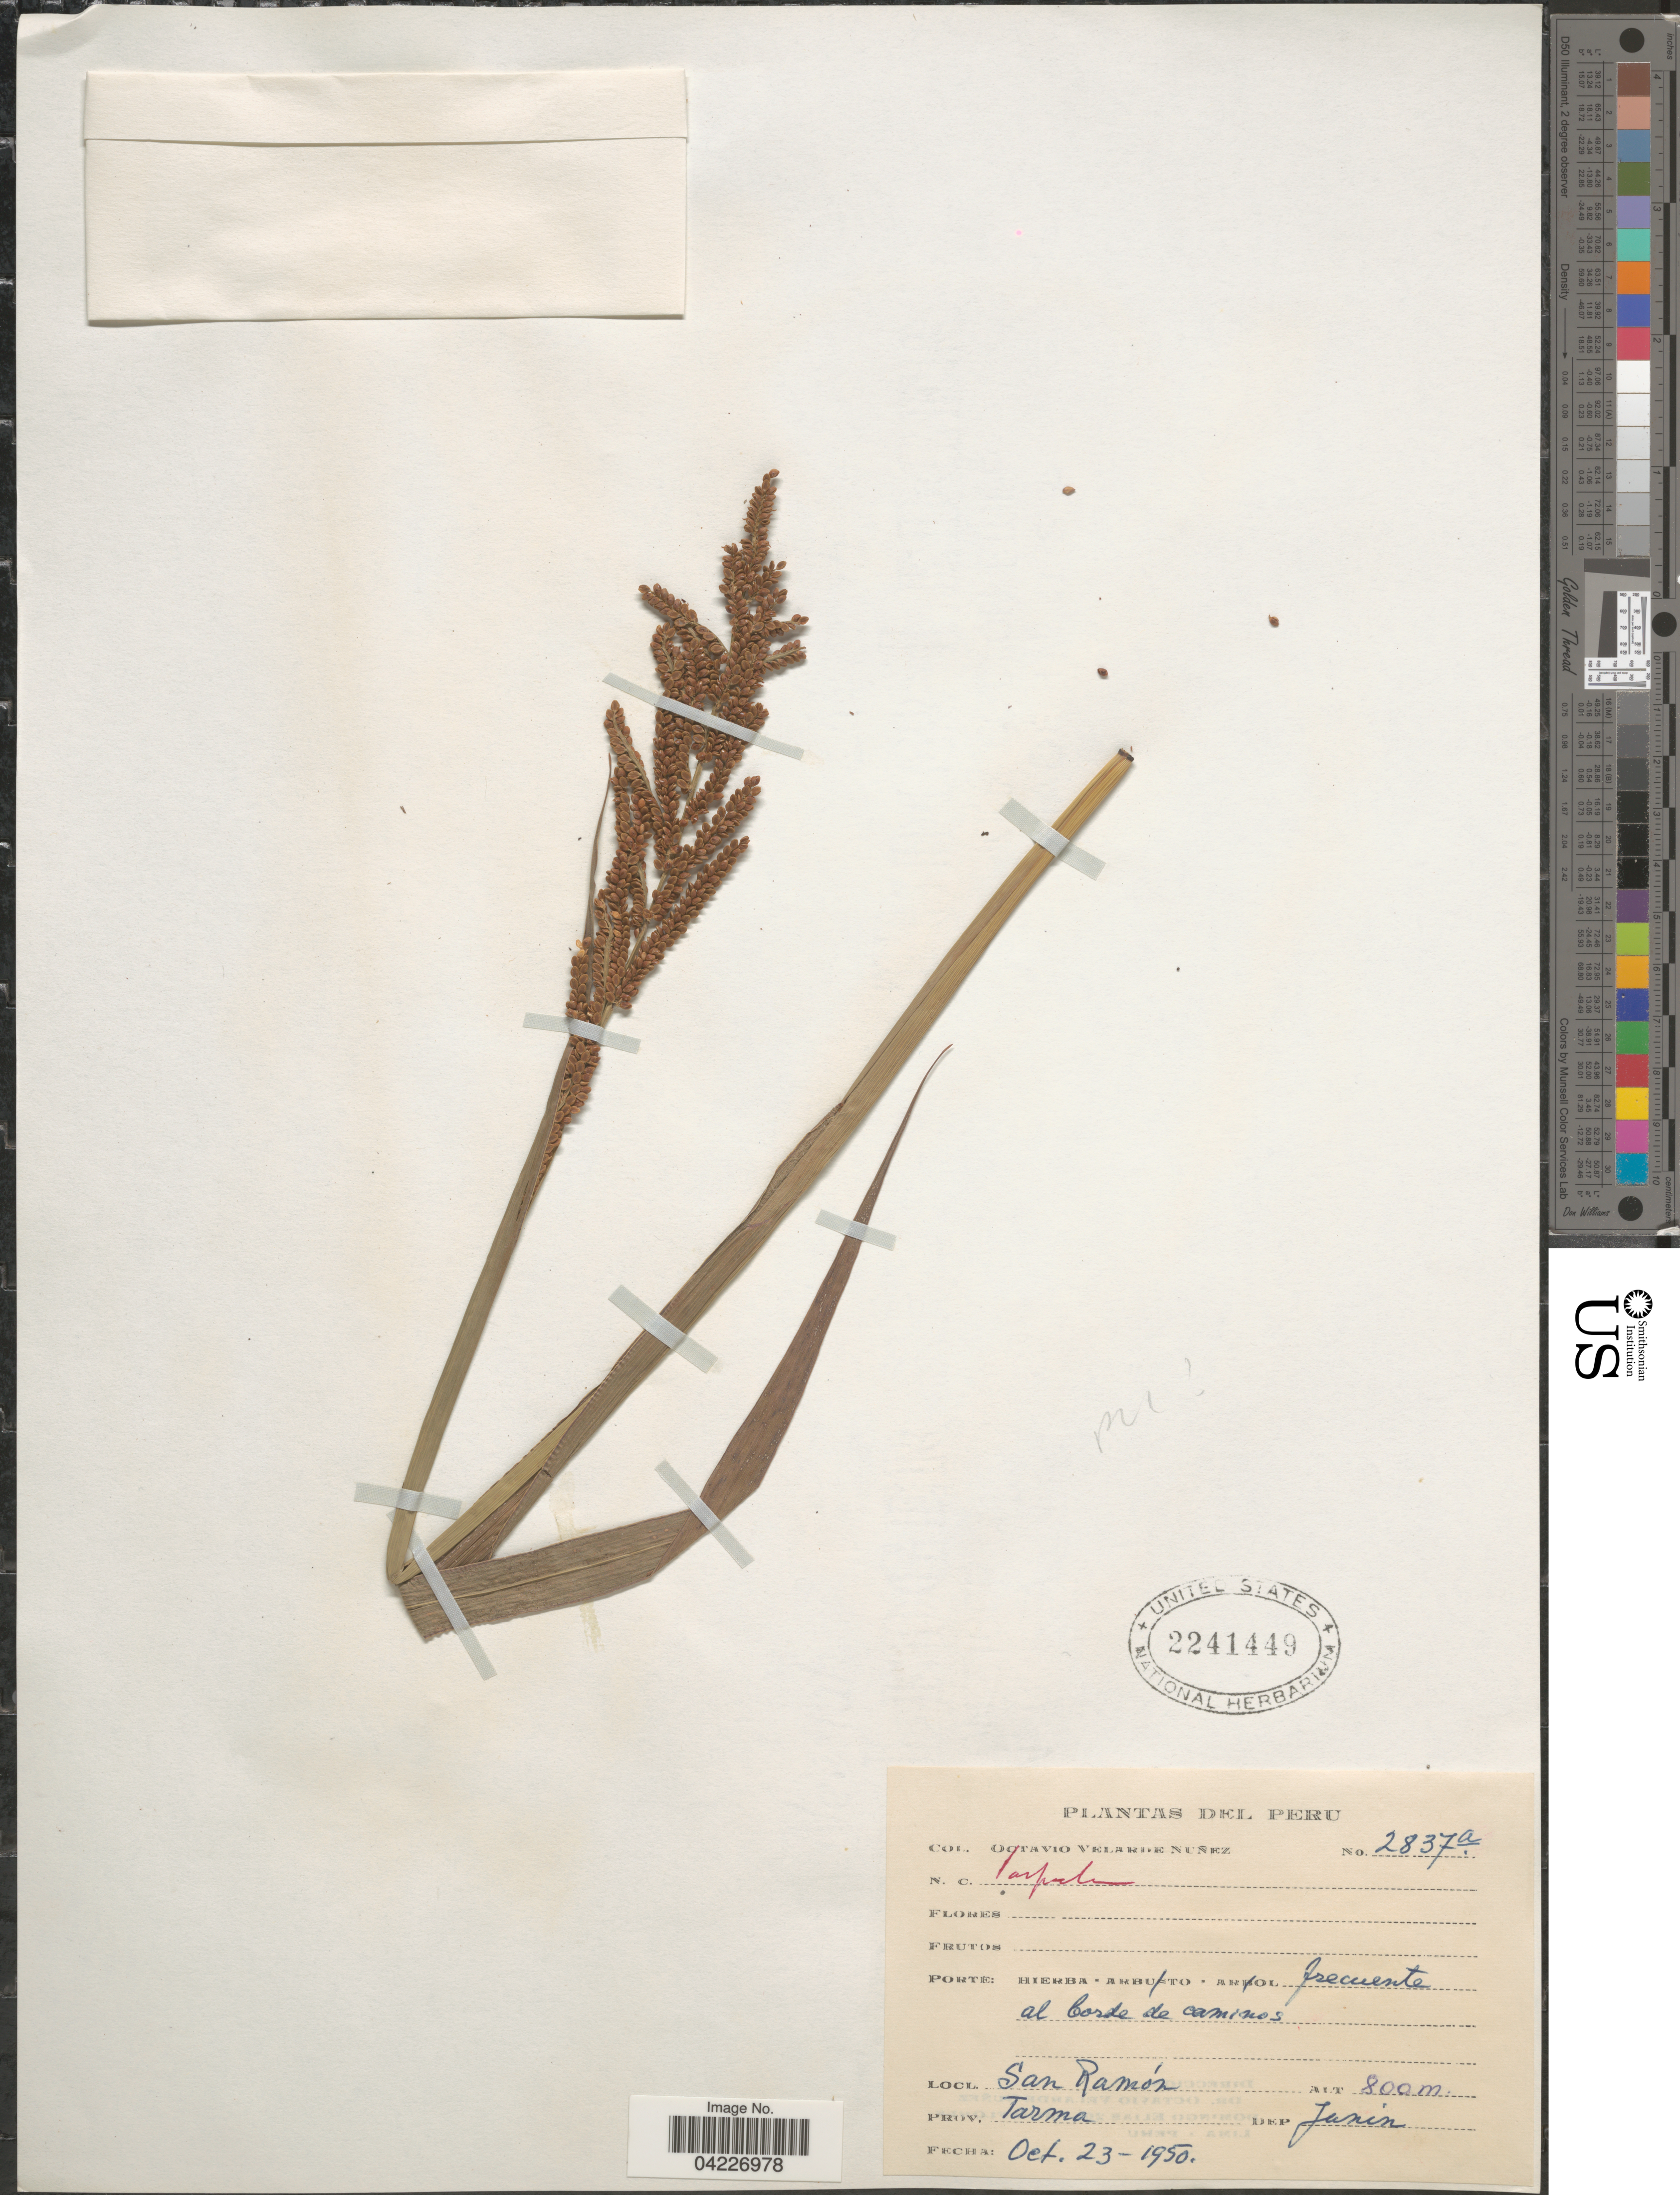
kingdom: Plantae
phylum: Tracheophyta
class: Liliopsida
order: Poales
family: Poaceae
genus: Paspalum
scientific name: Paspalum sp.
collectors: O. Velarde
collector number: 2837a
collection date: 1950-10-23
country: Peru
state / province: Junín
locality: San Ramón. Prov. Tarma. Dep. Junin.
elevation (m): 800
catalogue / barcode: US 2241449